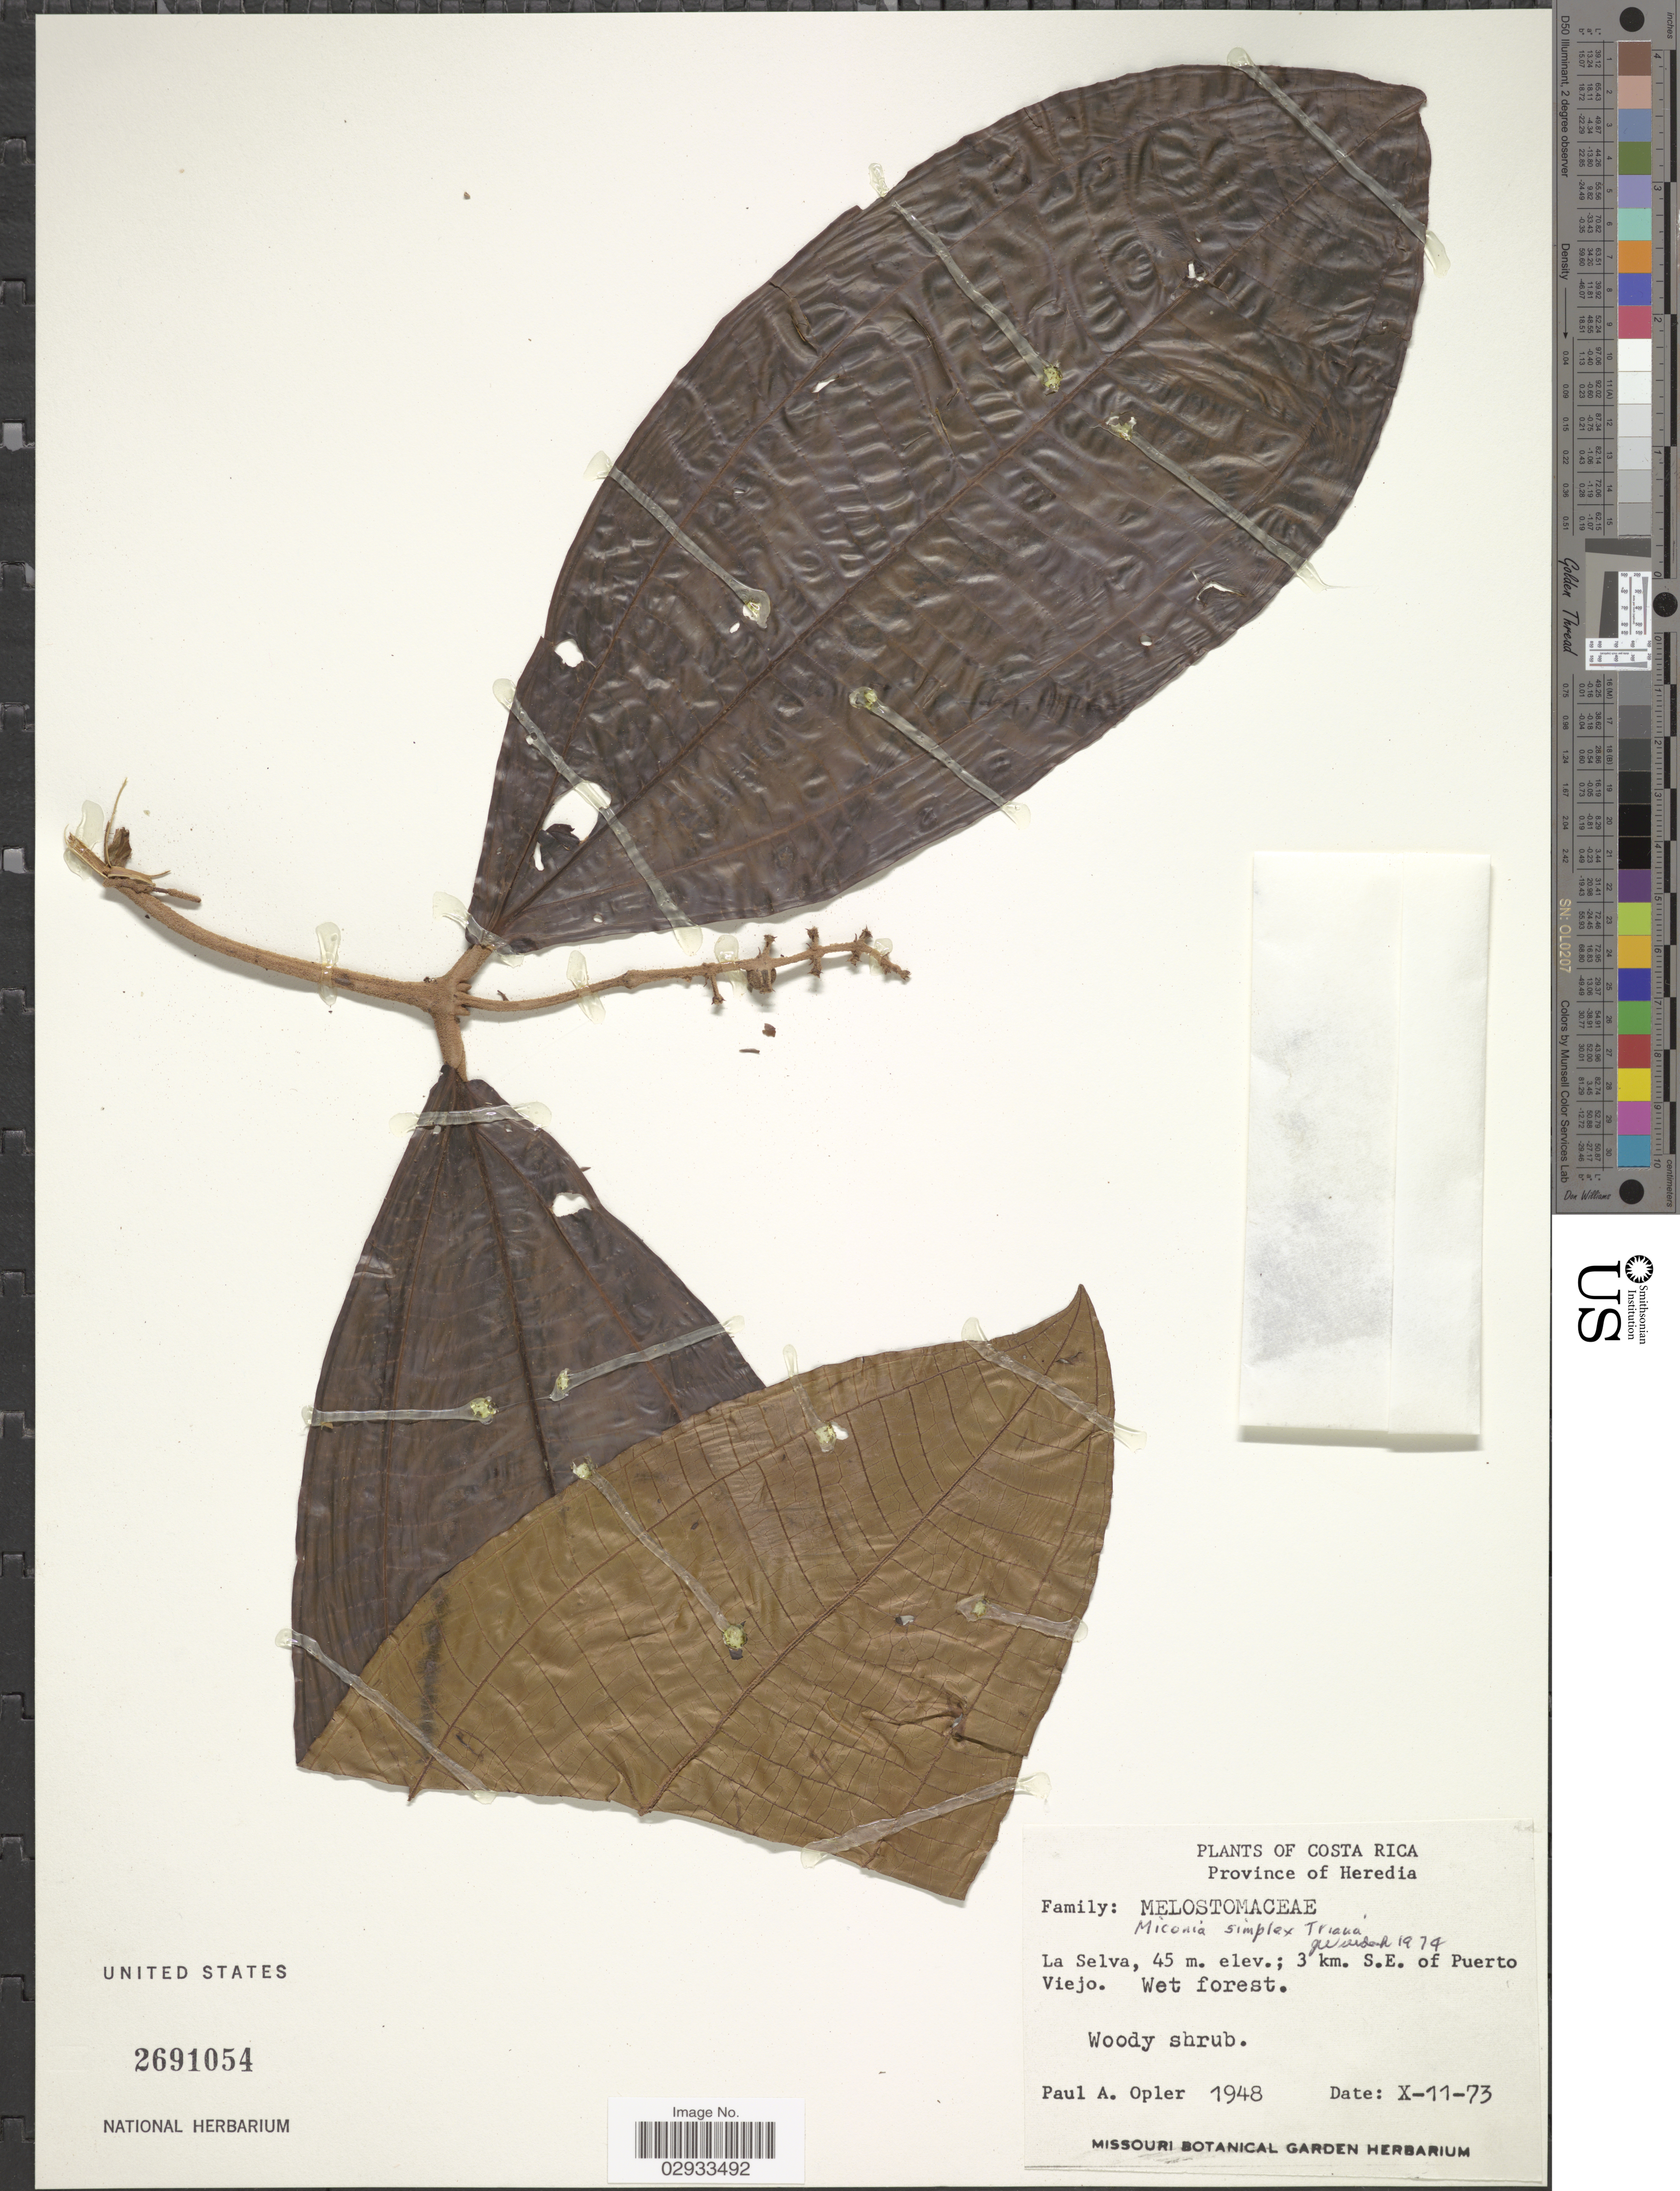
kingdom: Plantae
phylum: Tracheophyta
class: Magnoliopsida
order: Myrtales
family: Melastomataceae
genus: Miconia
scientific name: Miconia simplex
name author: Triana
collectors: P. Opler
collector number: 1948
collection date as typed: Transcribed d/m/y: 11/10/73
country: Costa Rica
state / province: Heredia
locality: La Selva; 3 km. S.E. of Puerto Viejo.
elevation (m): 45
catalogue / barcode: US 2691054